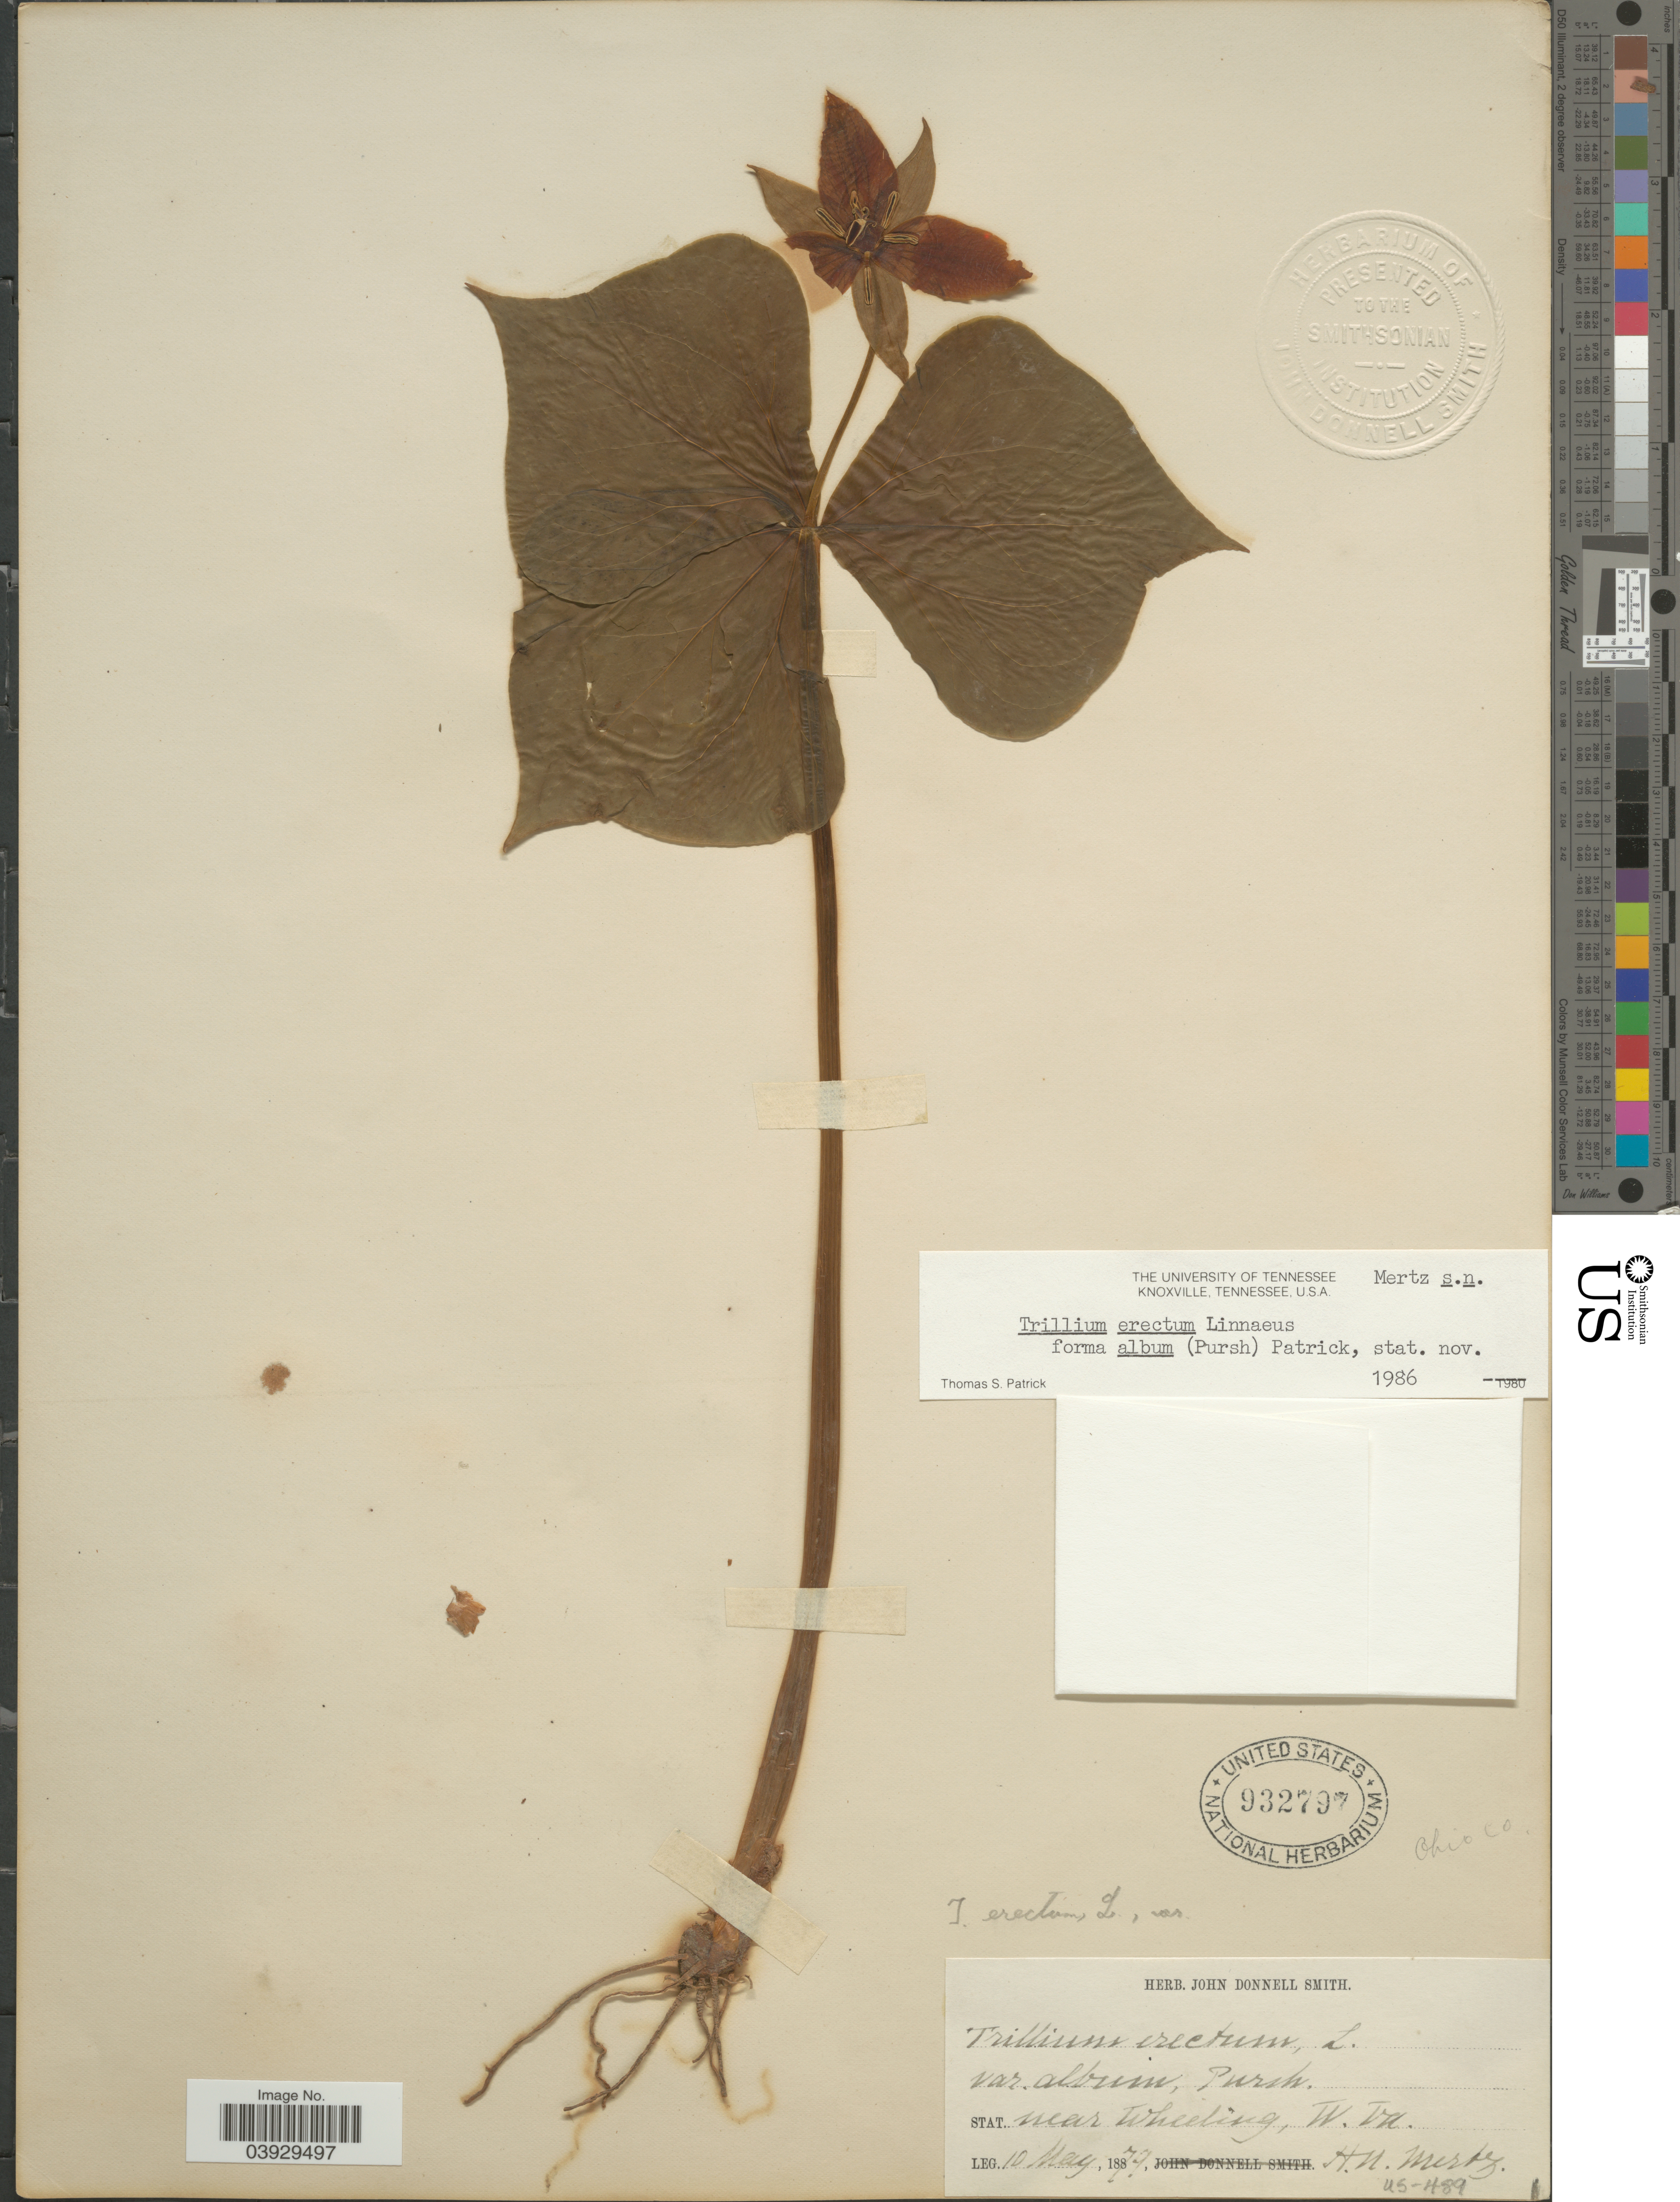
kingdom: Plantae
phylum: Tracheophyta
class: Liliopsida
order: Liliales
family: Melanthiaceae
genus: Trillium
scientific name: Trillium erectum var. album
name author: (Michx.) Pursh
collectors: H. Mertz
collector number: US-489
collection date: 1879-05-10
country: United States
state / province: West Virginia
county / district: Ohio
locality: Ohio Co. Stat. near Wheeling.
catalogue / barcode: US 932797